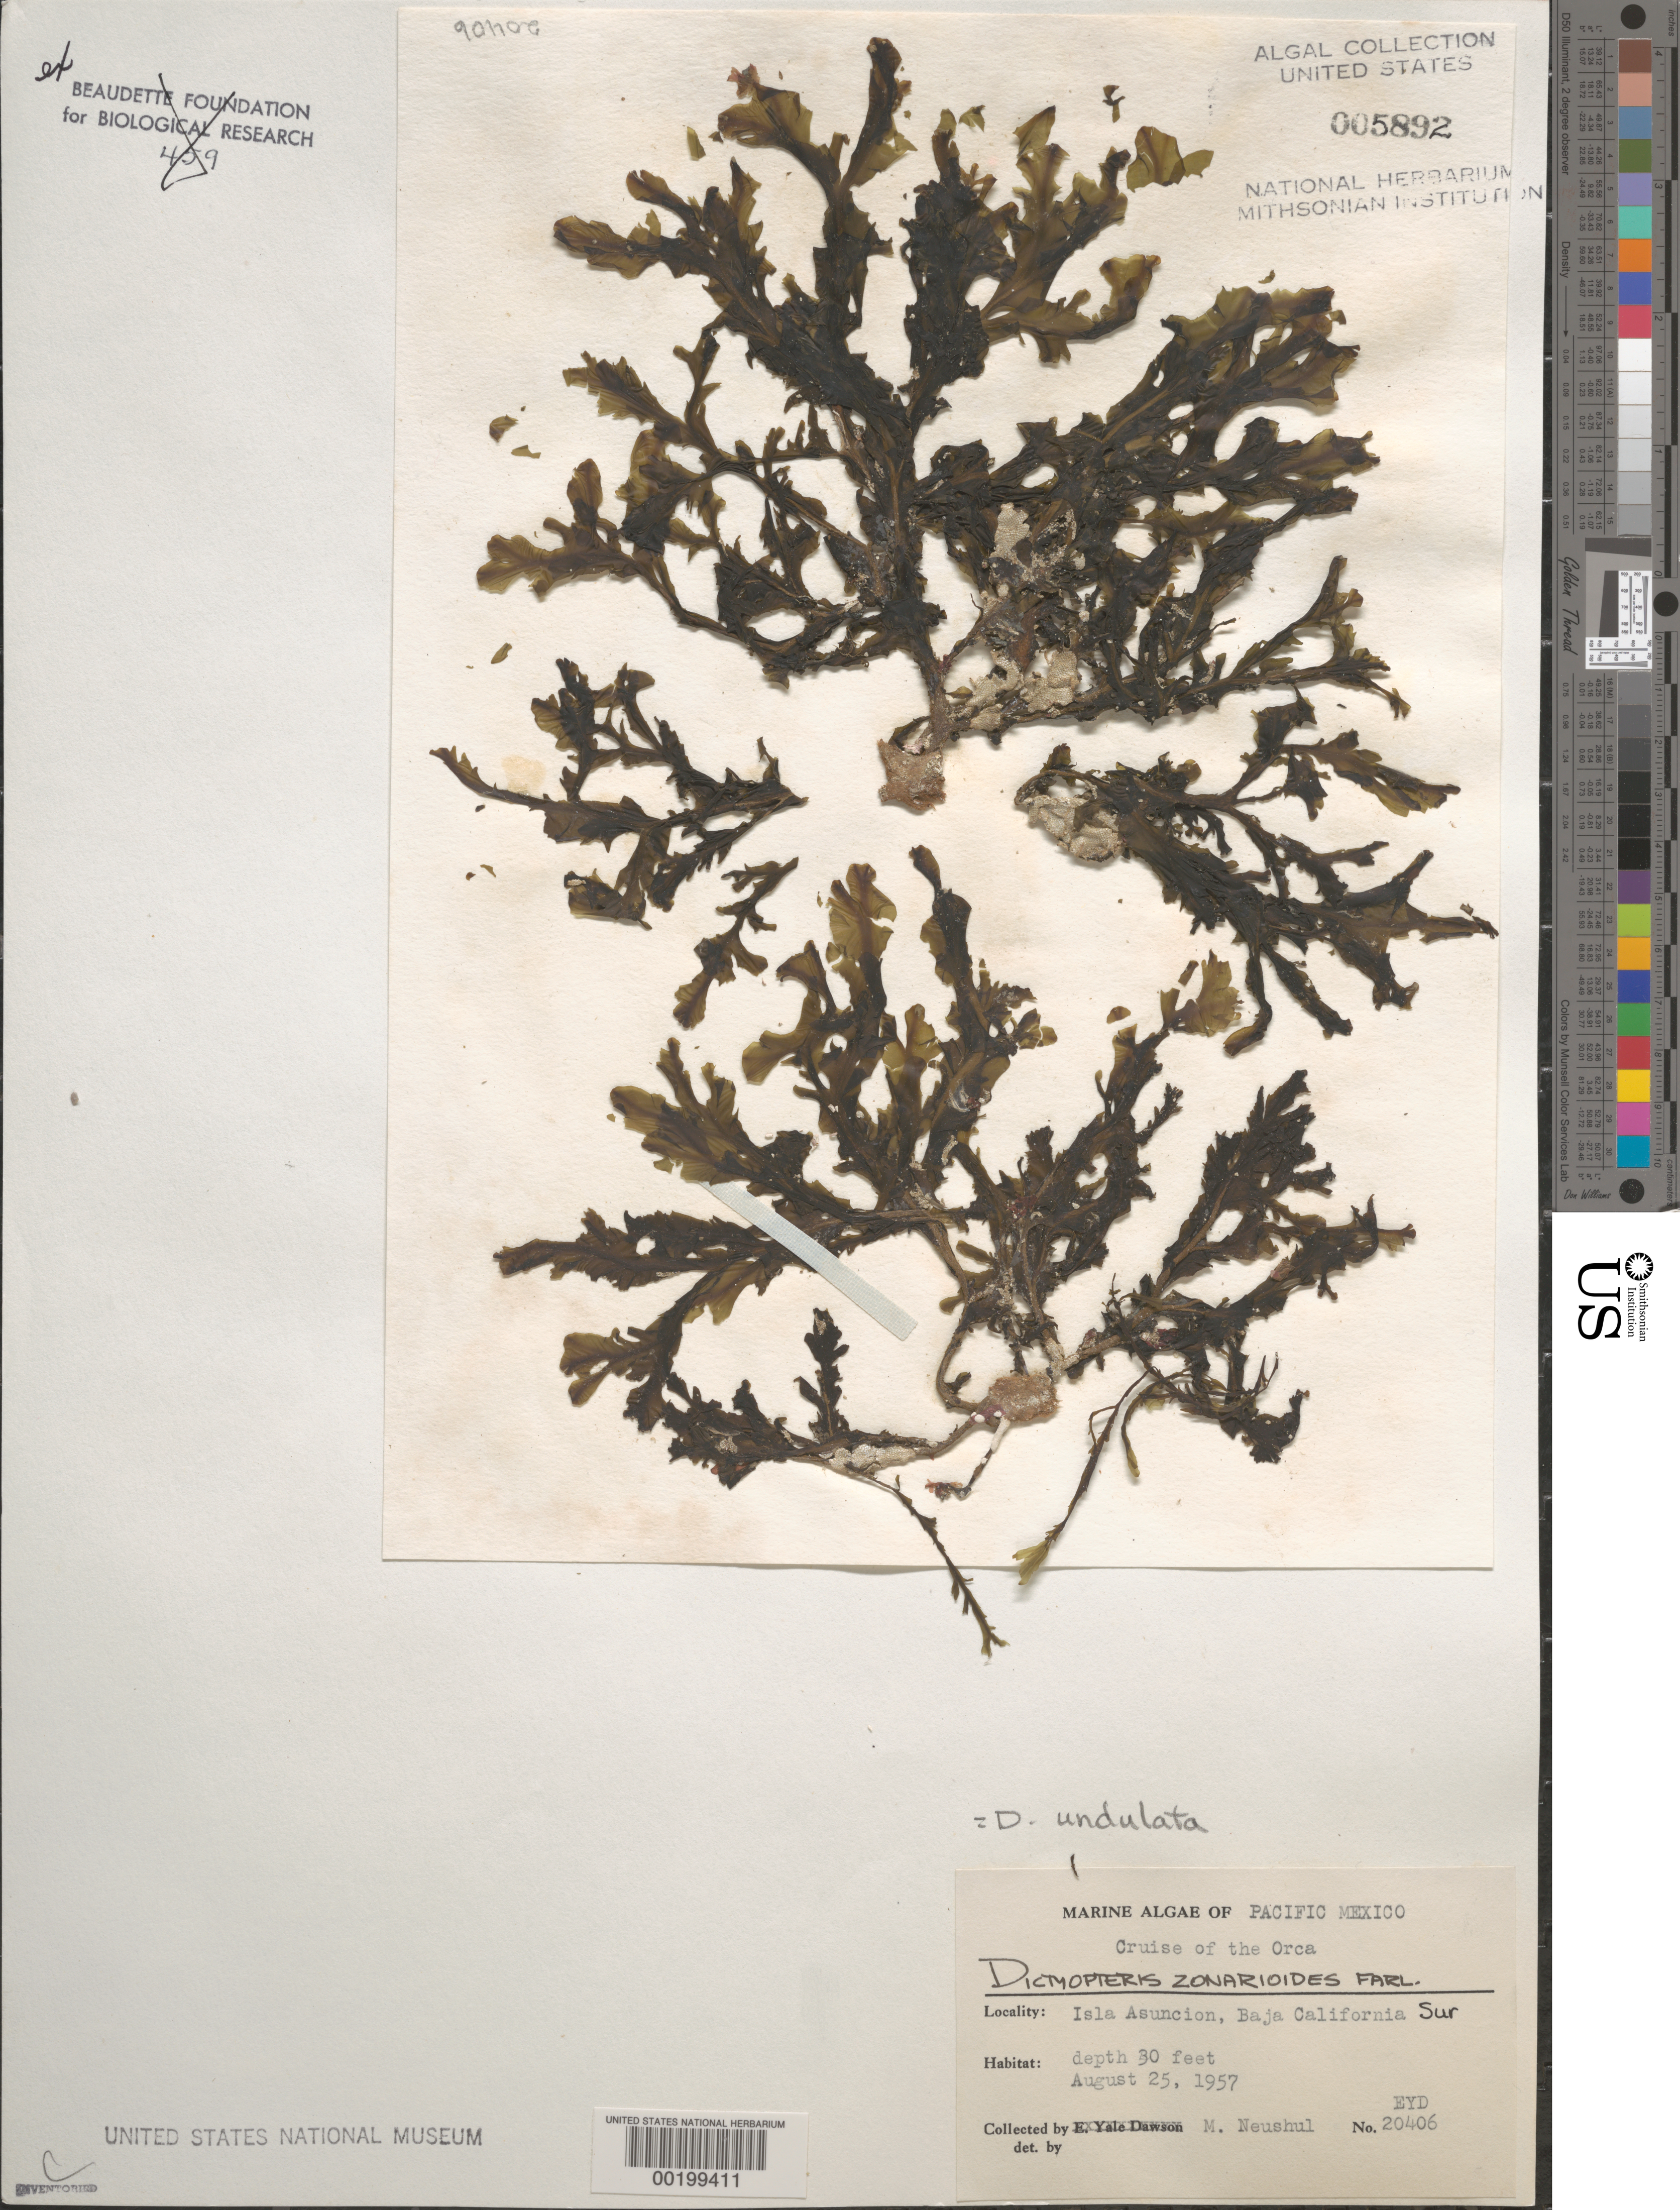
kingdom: Chromista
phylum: Ochrophyta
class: Phaeophyceae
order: Dictyotales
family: Dictyotaceae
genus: Dictyopteris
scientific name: Dictyopteris undulata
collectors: M. Neushul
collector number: EYD 20406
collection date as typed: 25 Aug 1957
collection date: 1957-08-25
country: Mexico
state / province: Baja California Sur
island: Isla Asuncion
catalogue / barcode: US 5892